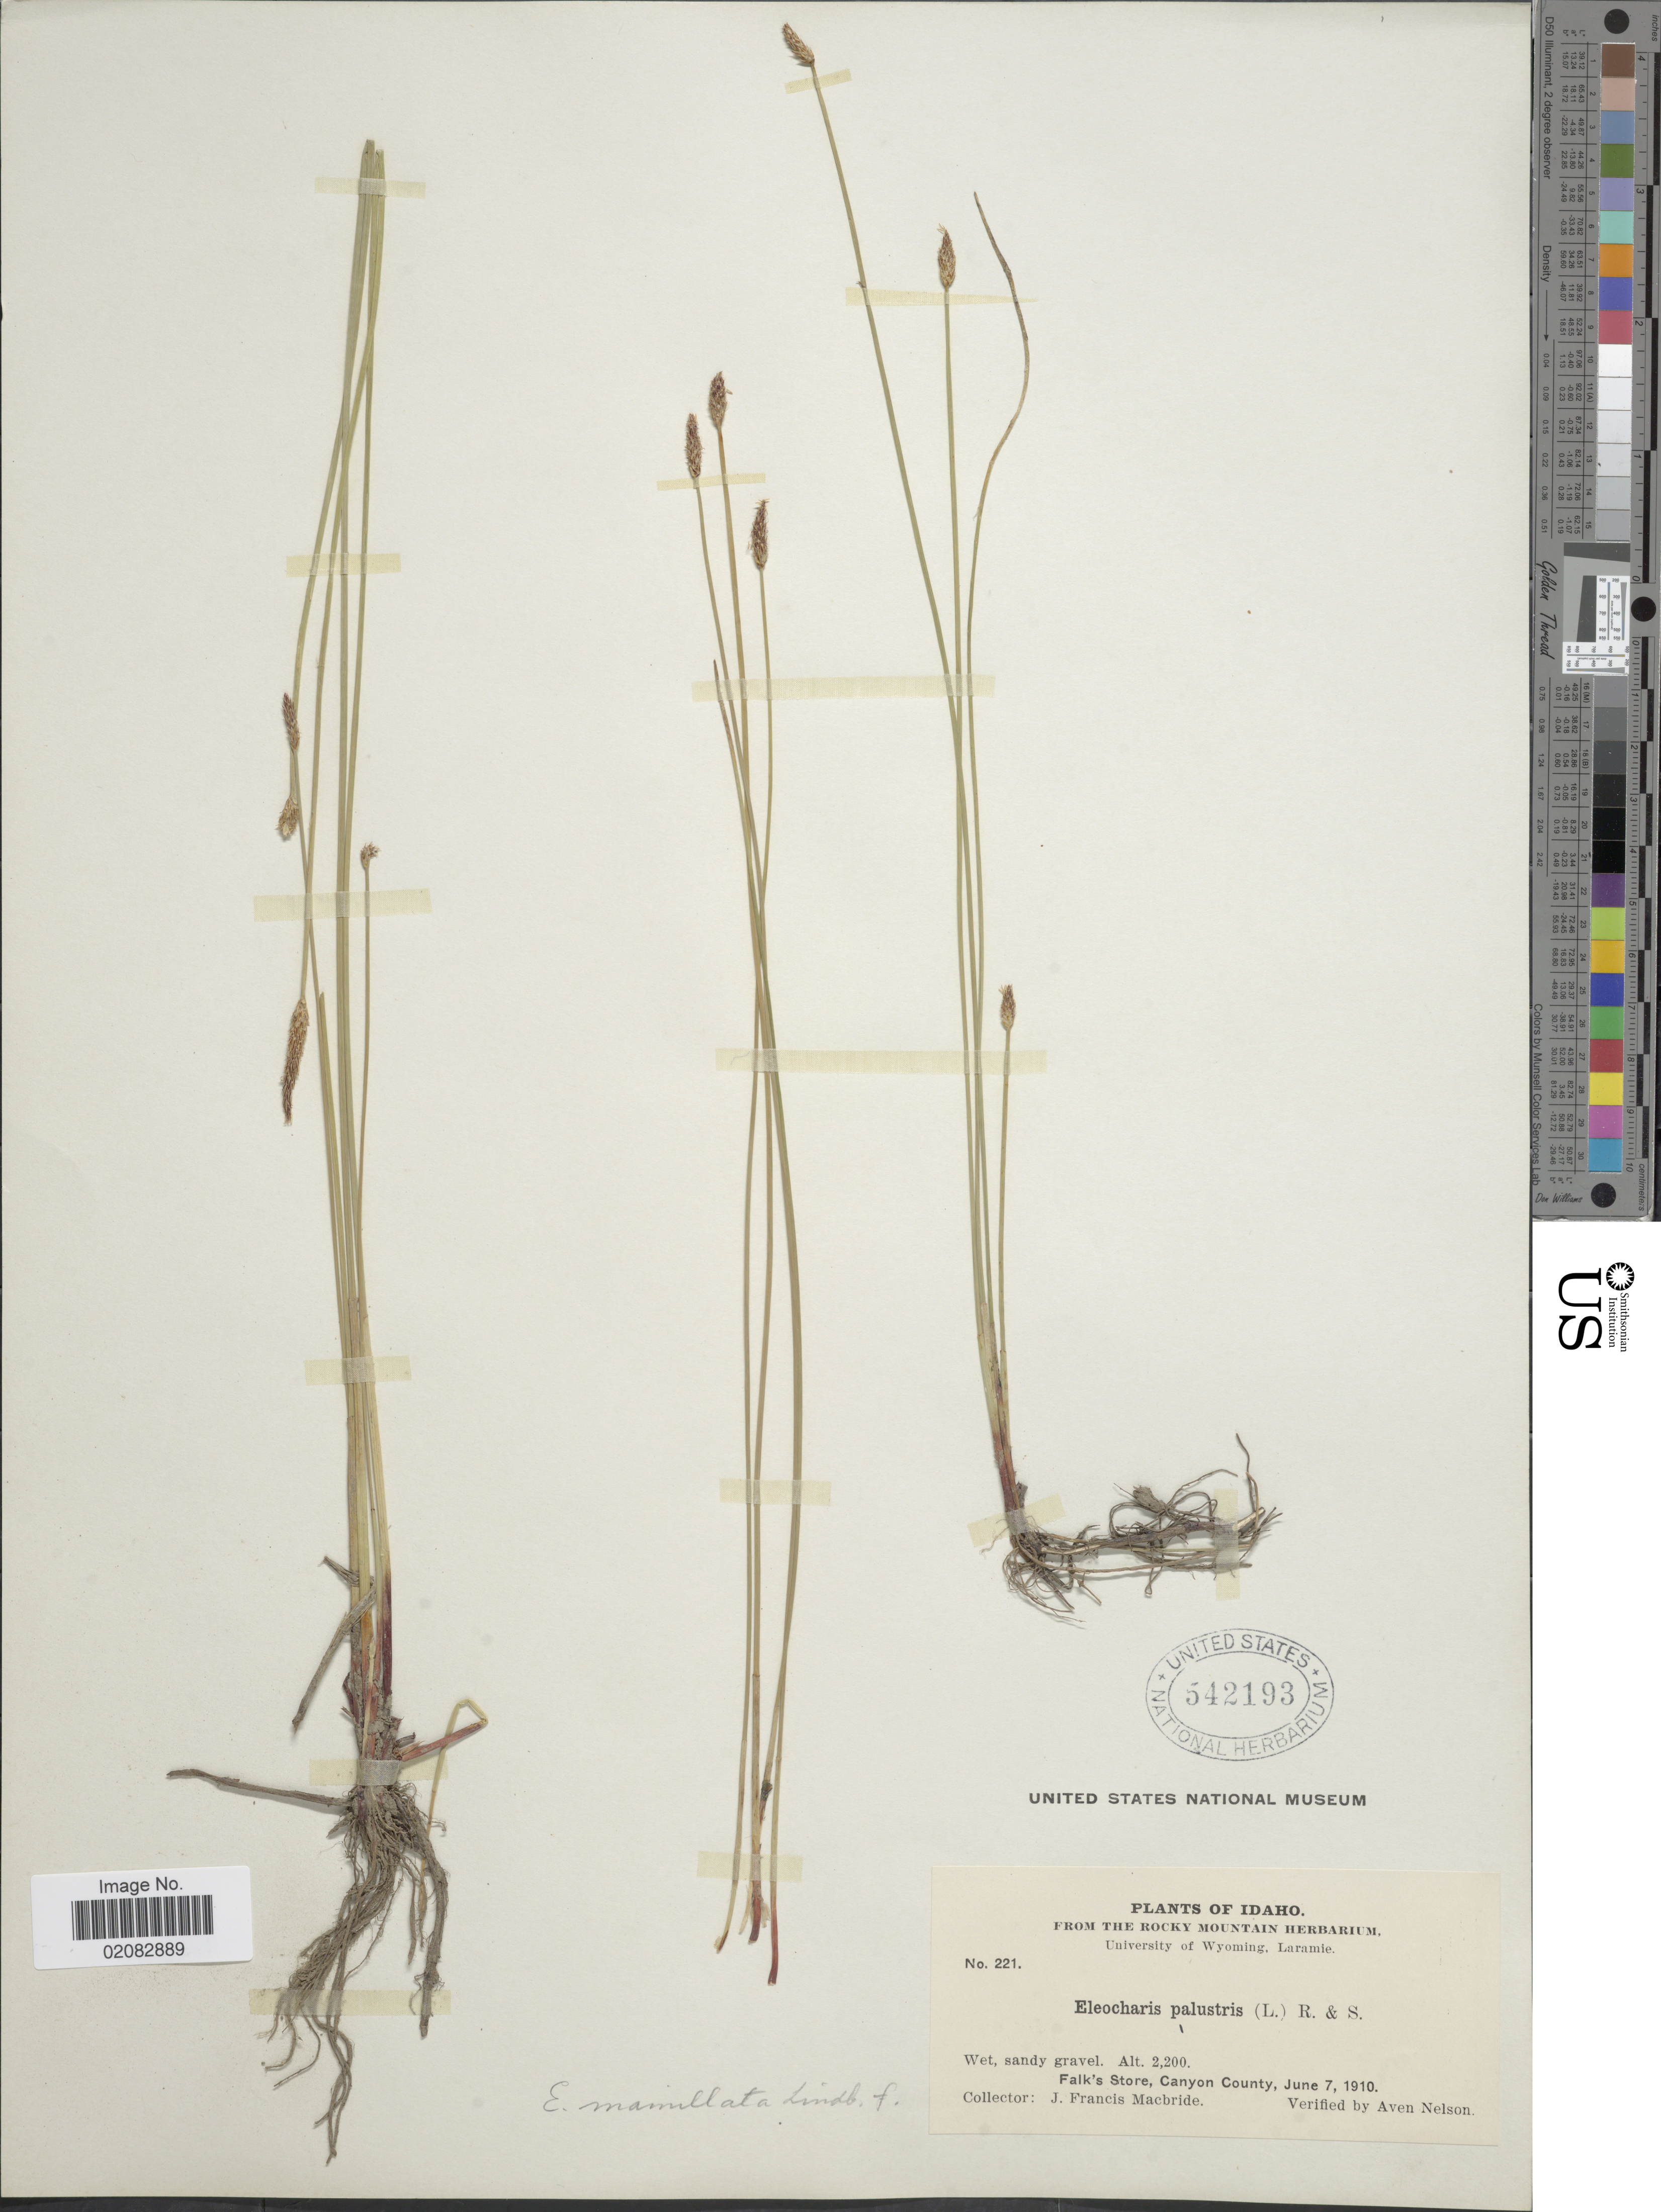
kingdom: Plantae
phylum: Tracheophyta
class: Liliopsida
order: Poales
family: Cyperaceae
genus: Eleocharis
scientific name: Eleocharis macrostachya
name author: Britton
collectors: J. F. Macbride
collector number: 221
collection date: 1910-06-07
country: United States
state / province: Idaho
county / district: Canyon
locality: Falk's Store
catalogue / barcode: US 542193